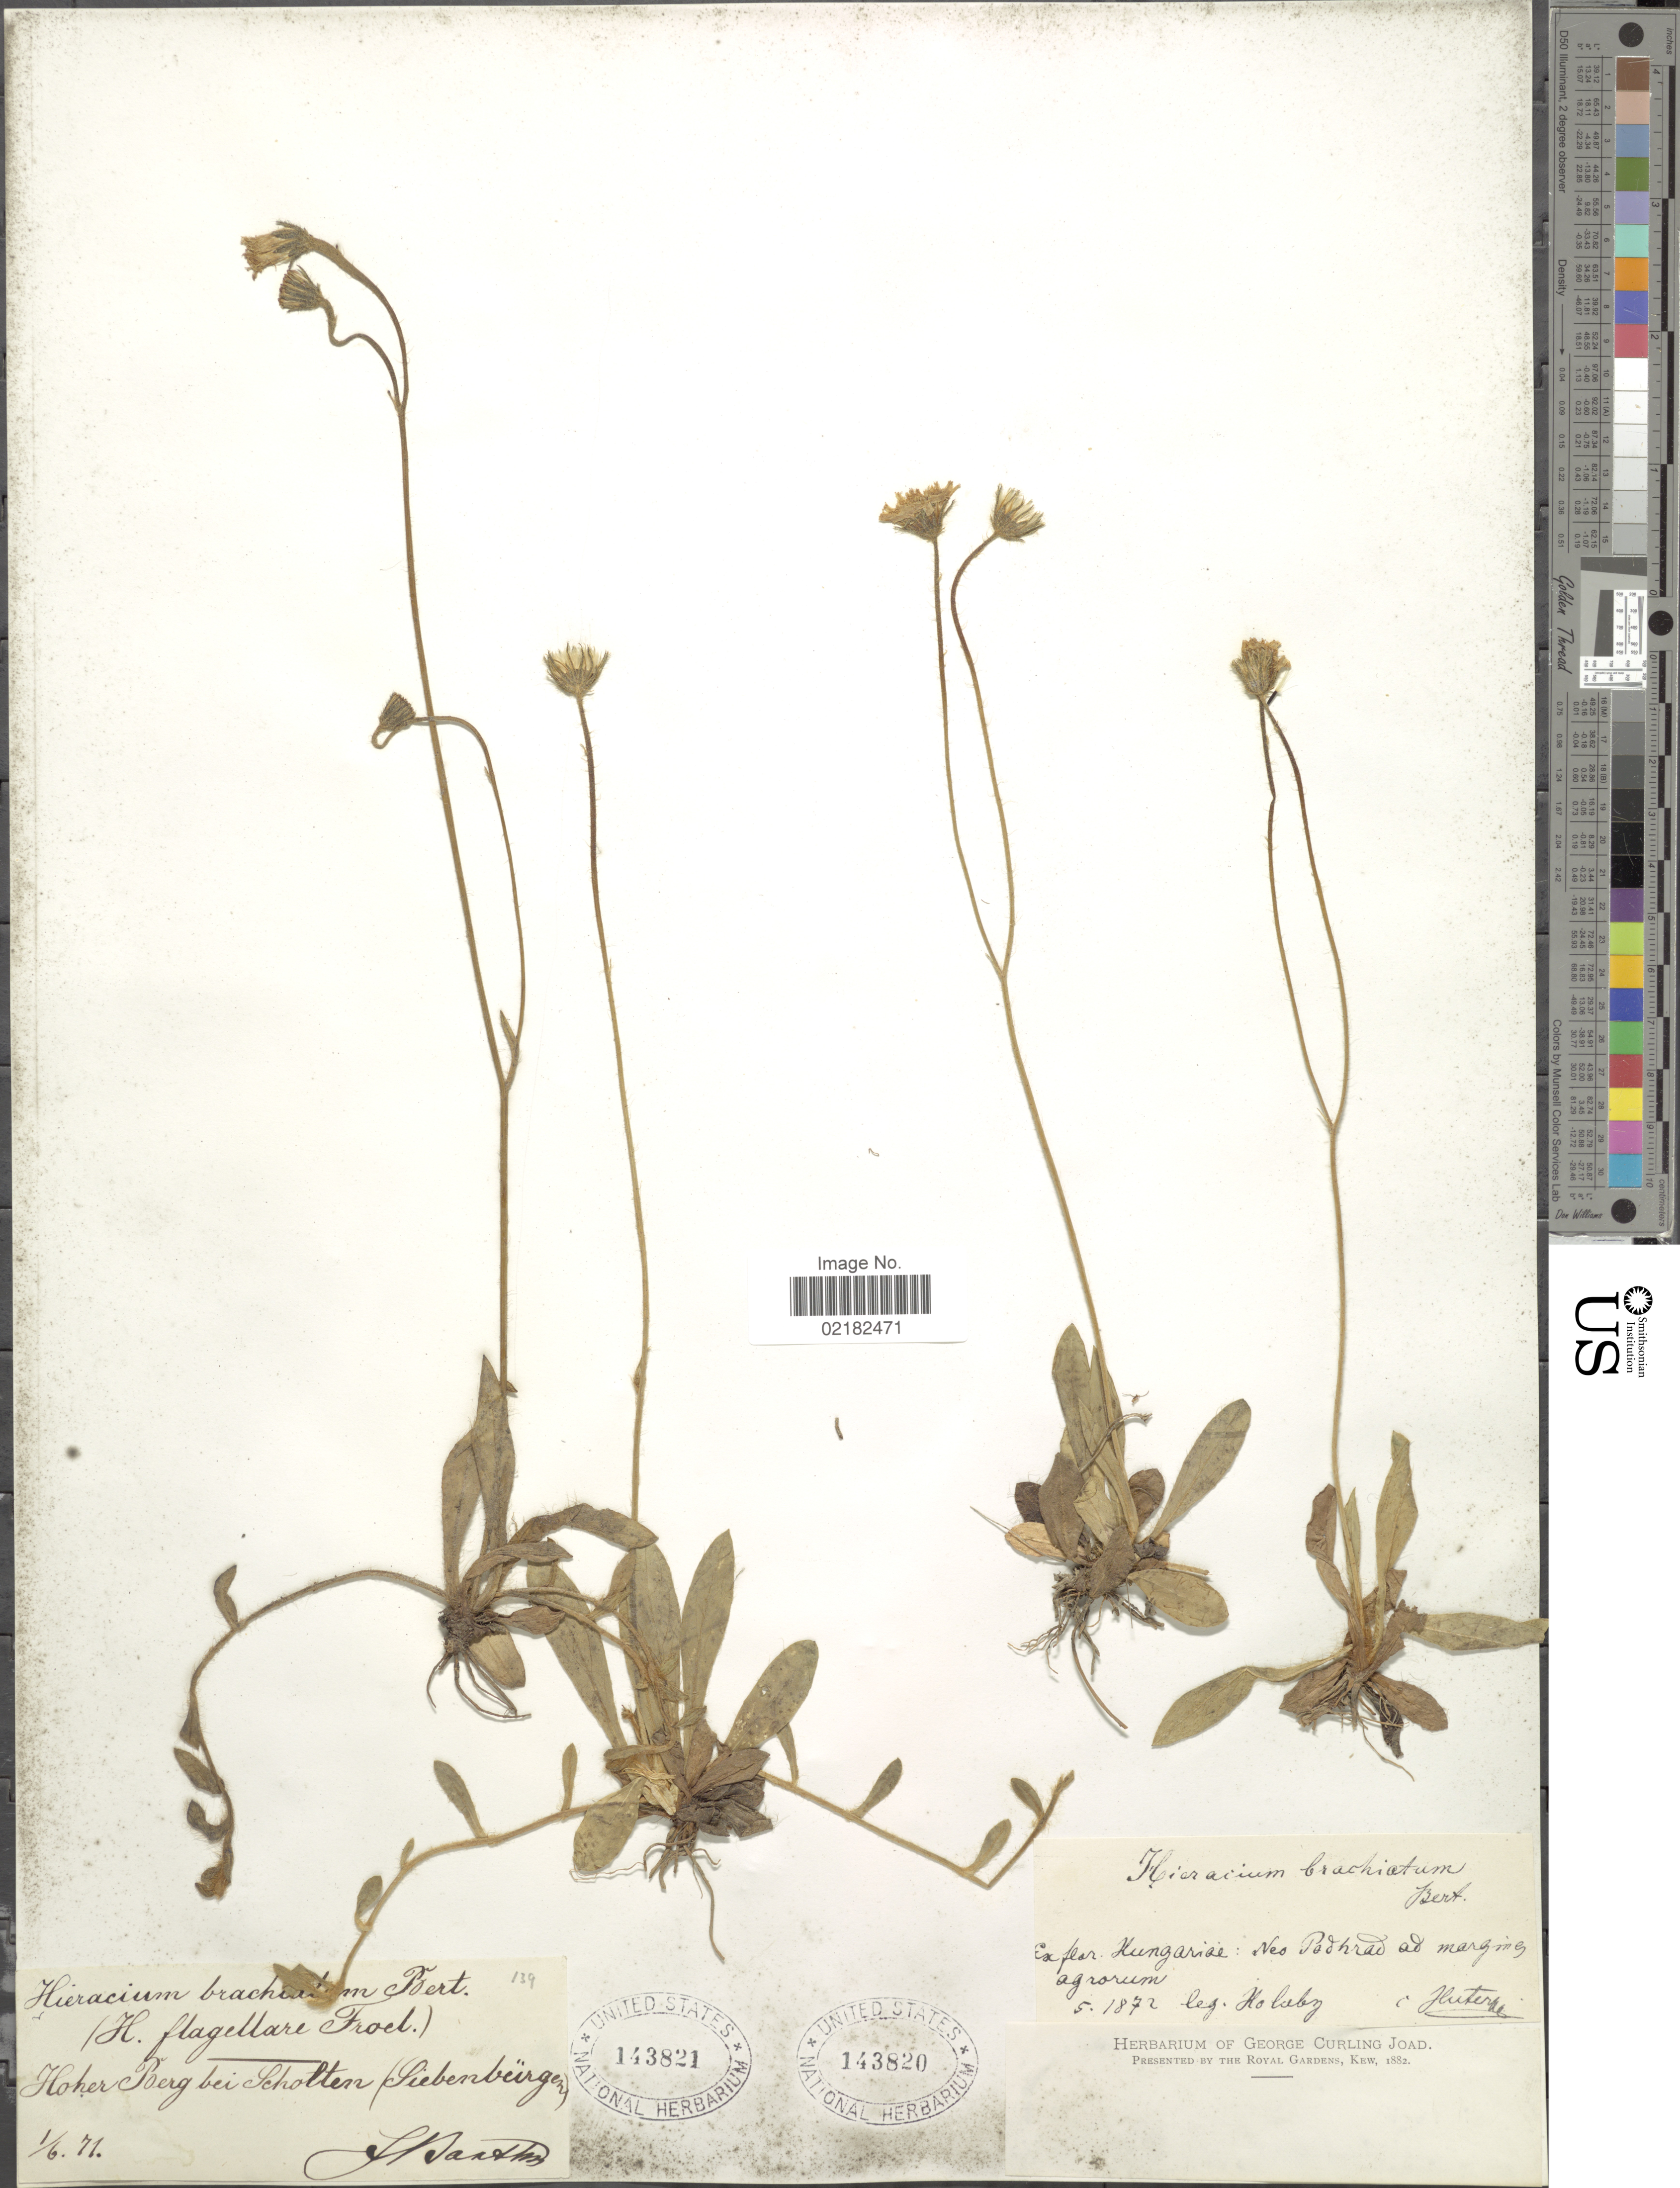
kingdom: Plantae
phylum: Tracheophyta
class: Magnoliopsida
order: Asterales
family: Asteraceae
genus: Pilosella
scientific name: Pilosella brachiata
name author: (DC.) F.W. Schultz & Sch. Bip.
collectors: -. Huter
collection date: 1872-05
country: Hungary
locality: Nes Padhrae ad margines agrorum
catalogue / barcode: US 143820-2